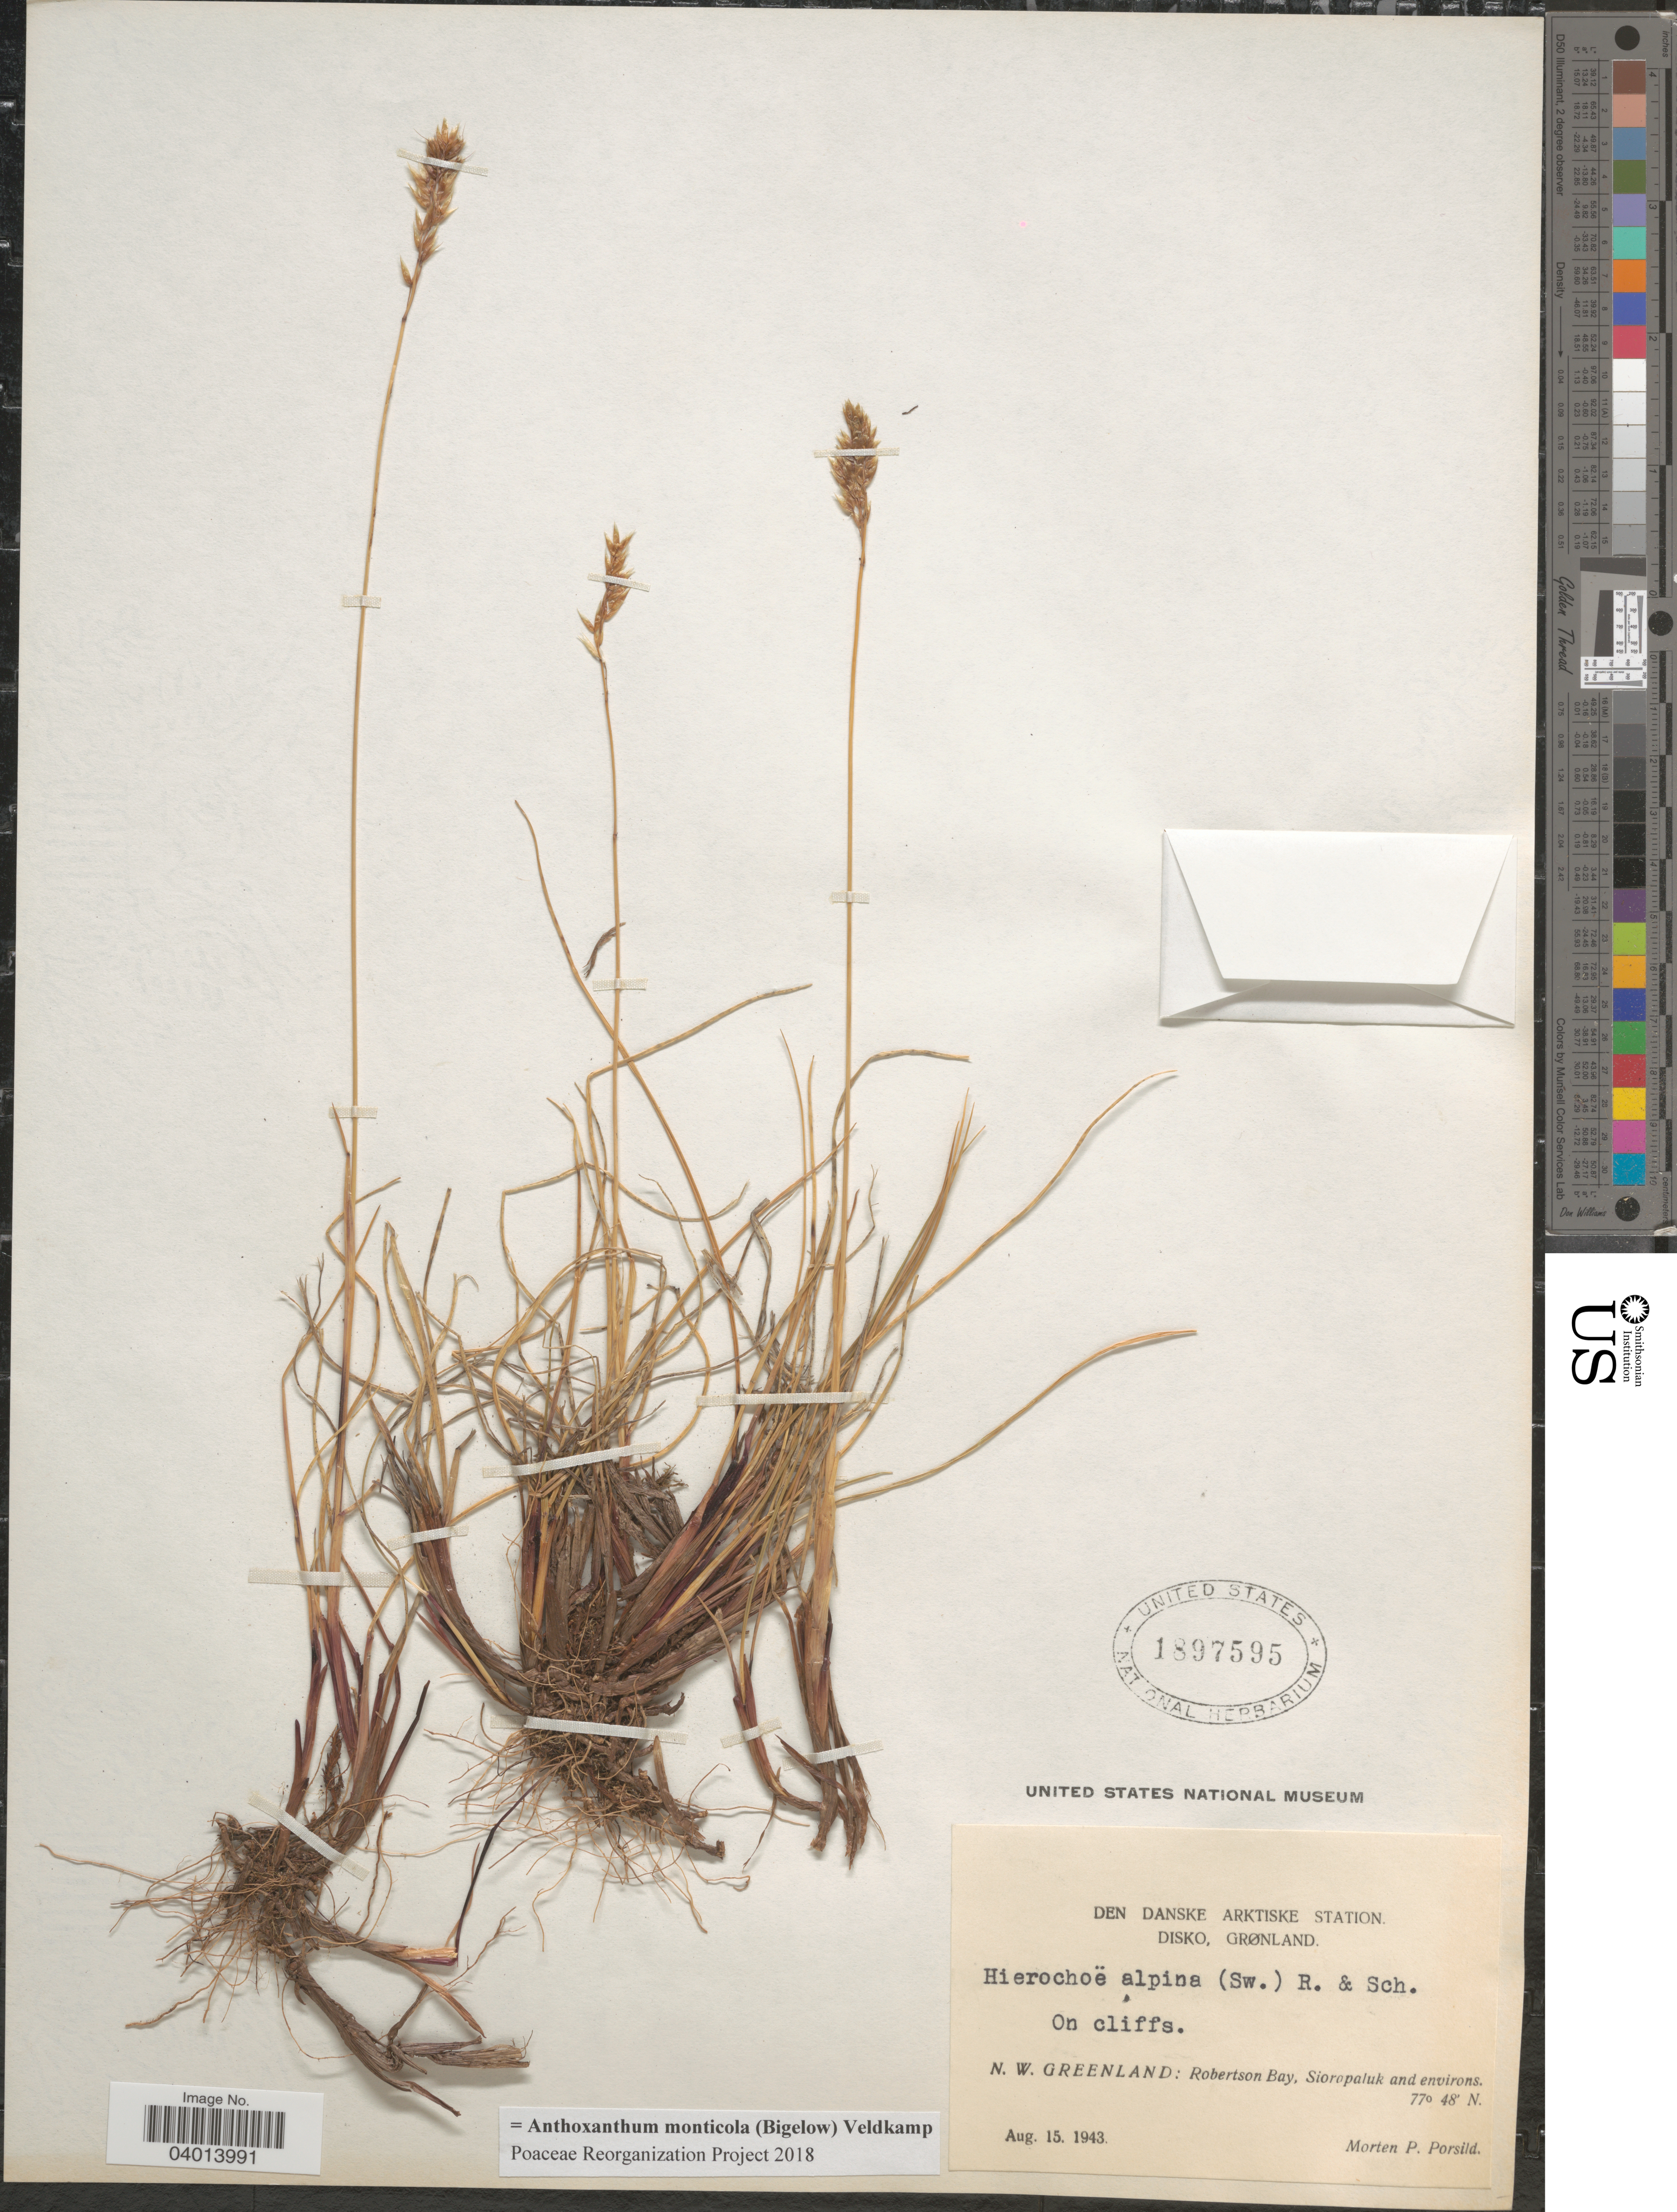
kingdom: Plantae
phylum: Tracheophyta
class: Liliopsida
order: Poales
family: Poaceae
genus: Anthoxanthum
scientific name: Anthoxanthum monticola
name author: (Bigelow) Veldkamp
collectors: M. P. Porsild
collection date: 1943-08-15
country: Greenland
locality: Den Danske Arktiske Station. Disko, Grønland. N. W. Greenland: Robertson Bay, Siorapaluk and environs.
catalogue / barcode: US 1897595